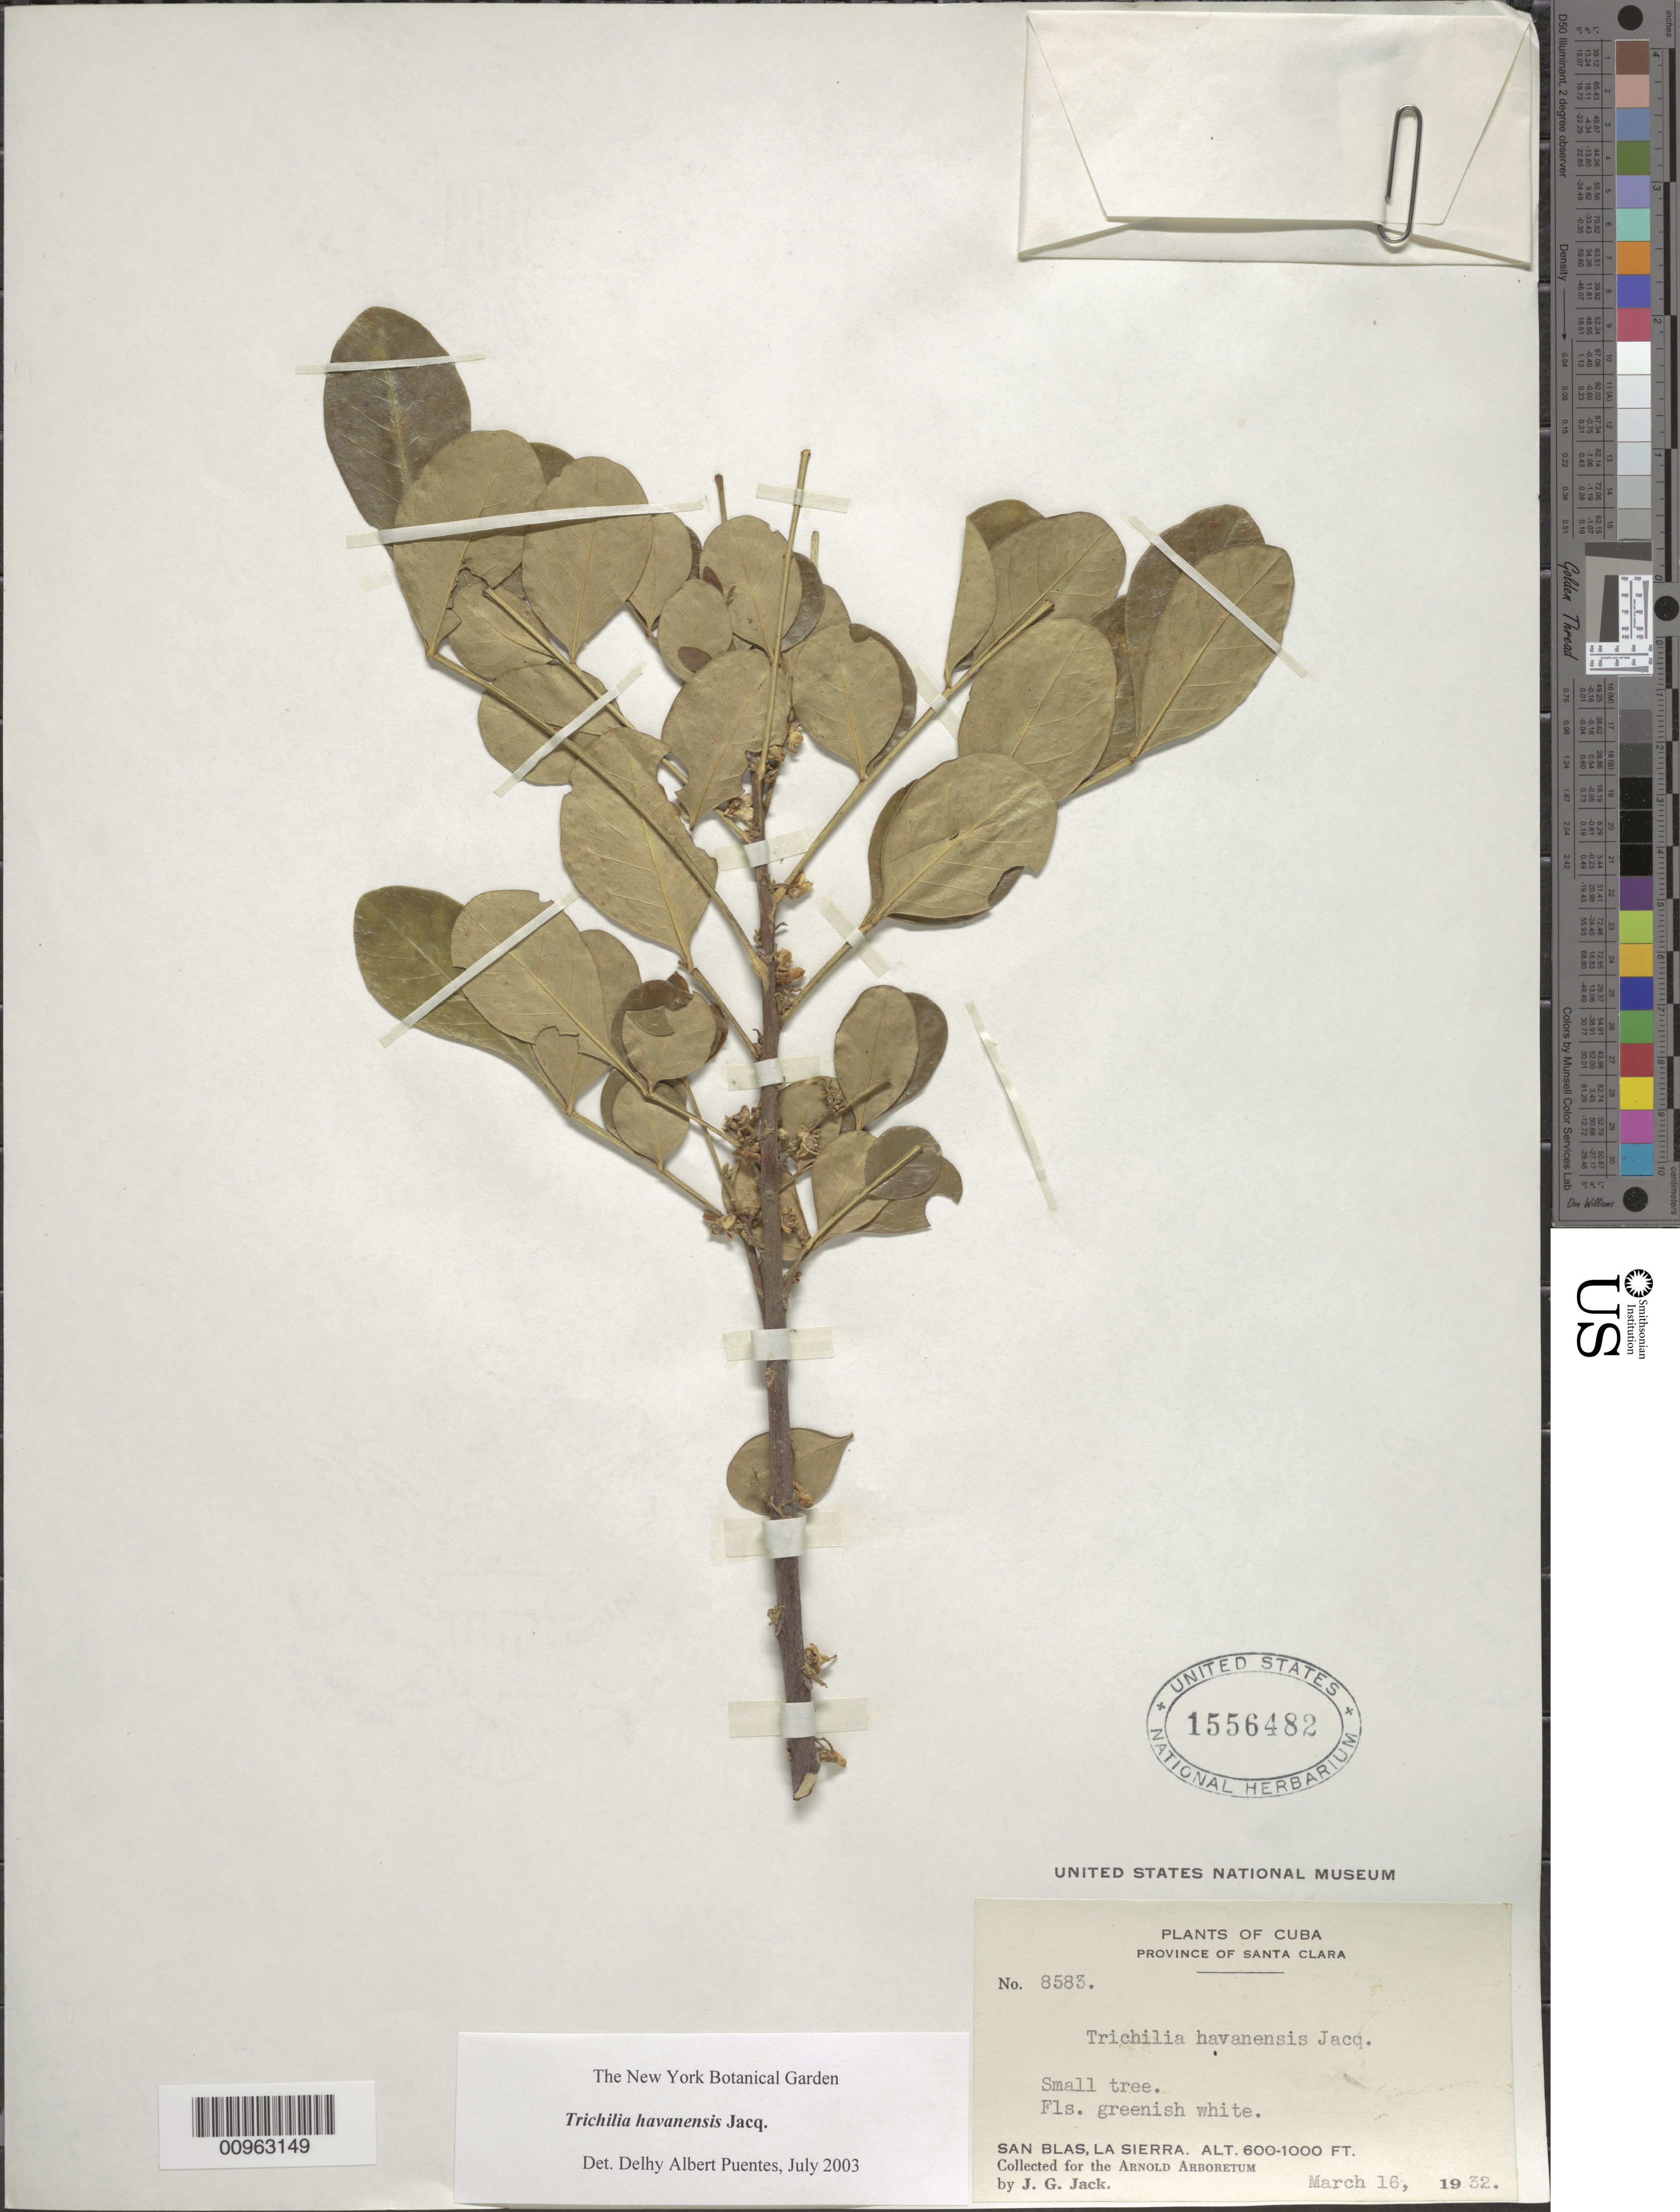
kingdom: Plantae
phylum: Tracheophyta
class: Magnoliopsida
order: Sapindales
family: Meliaceae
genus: Trichilia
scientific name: Trichilia havanensis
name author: Jacq.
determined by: Puentes, D. A.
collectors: J. G. Jack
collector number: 8583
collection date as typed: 16 Mar 1932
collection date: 1932-03-16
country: Cuba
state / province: Las Villas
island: Cuba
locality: San Blas, La Sierra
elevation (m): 183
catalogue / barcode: US 1556482